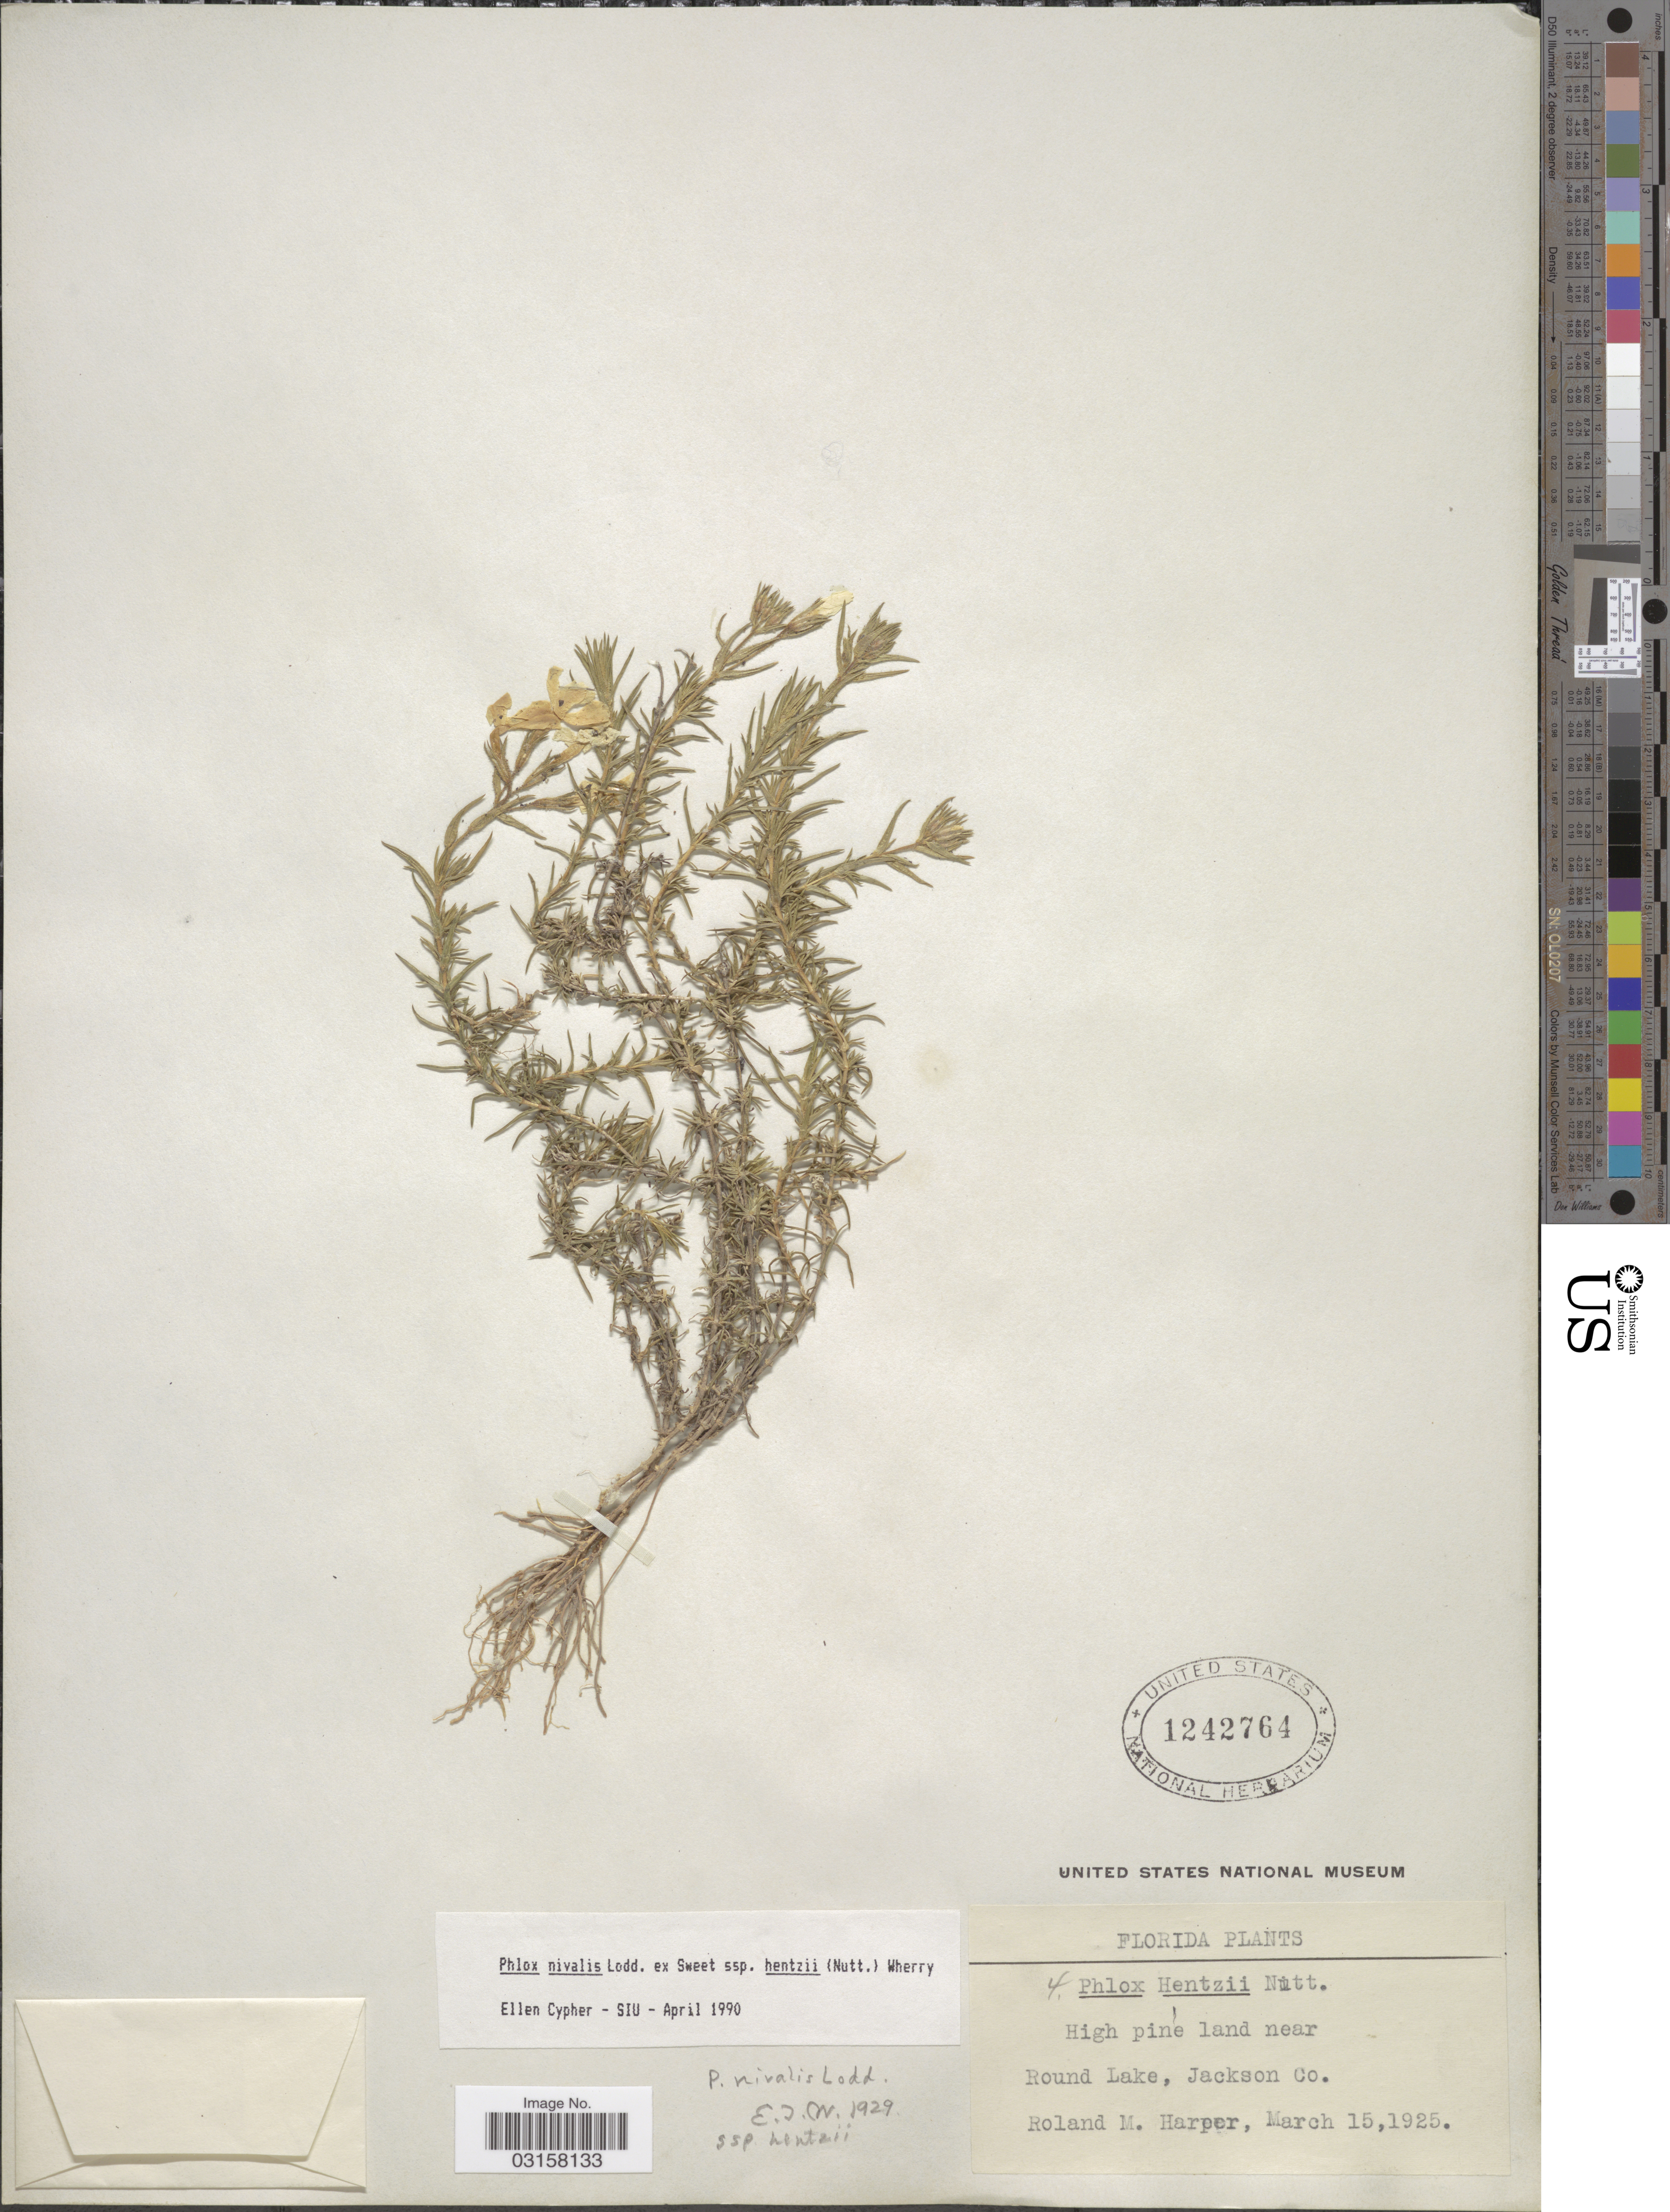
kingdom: Plantae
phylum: Tracheophyta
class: Magnoliopsida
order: Ericales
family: Polemoniaceae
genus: Phlox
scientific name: Phlox nivalis subsp. nivalis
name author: Lodd. ex Sweet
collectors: R. M. Harper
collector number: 4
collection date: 1925-03-15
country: United States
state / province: Florida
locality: High pine land near Round Lake, Jackson Co.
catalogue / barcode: US 1242764